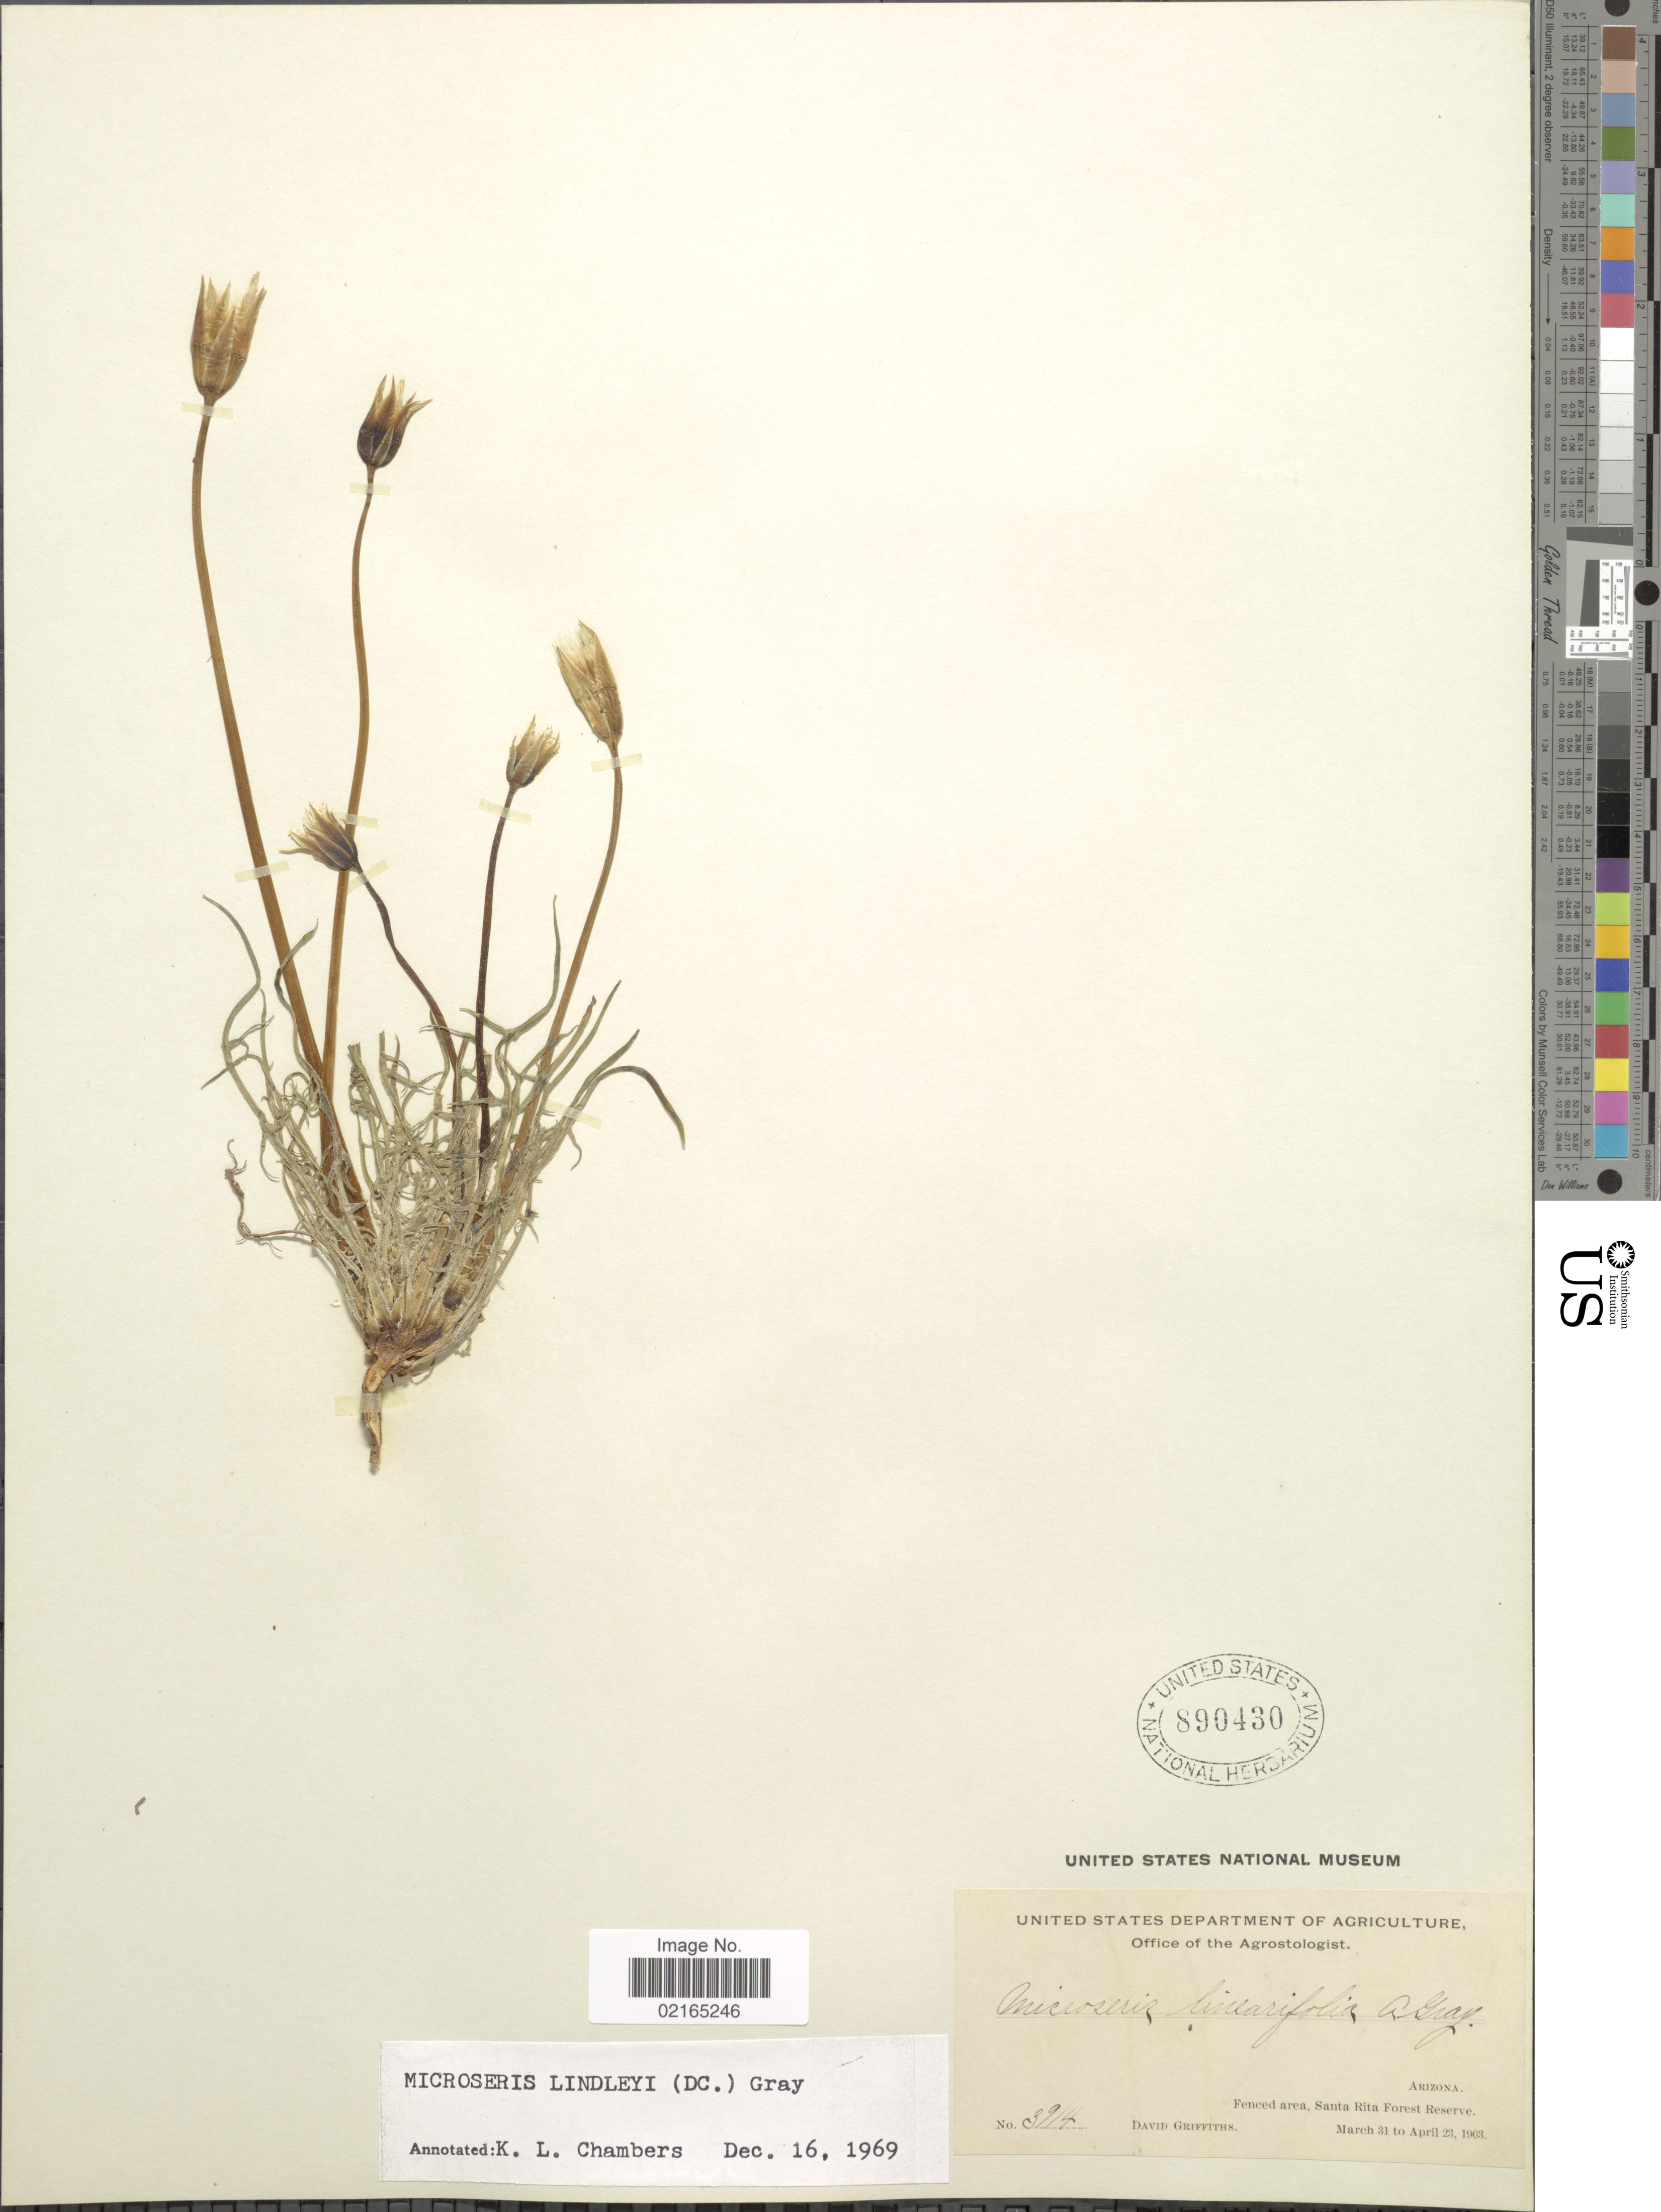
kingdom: Plantae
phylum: Tracheophyta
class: Magnoliopsida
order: Asterales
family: Asteraceae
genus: Uropappus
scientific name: Uropappus lindleyi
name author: (DC.) Nutt.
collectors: D. Griffiths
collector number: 3914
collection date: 1903-03-31/1903-04-23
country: United States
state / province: Arizona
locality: Fenced area, Santa Rita Forest Reserve.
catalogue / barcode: US 890430